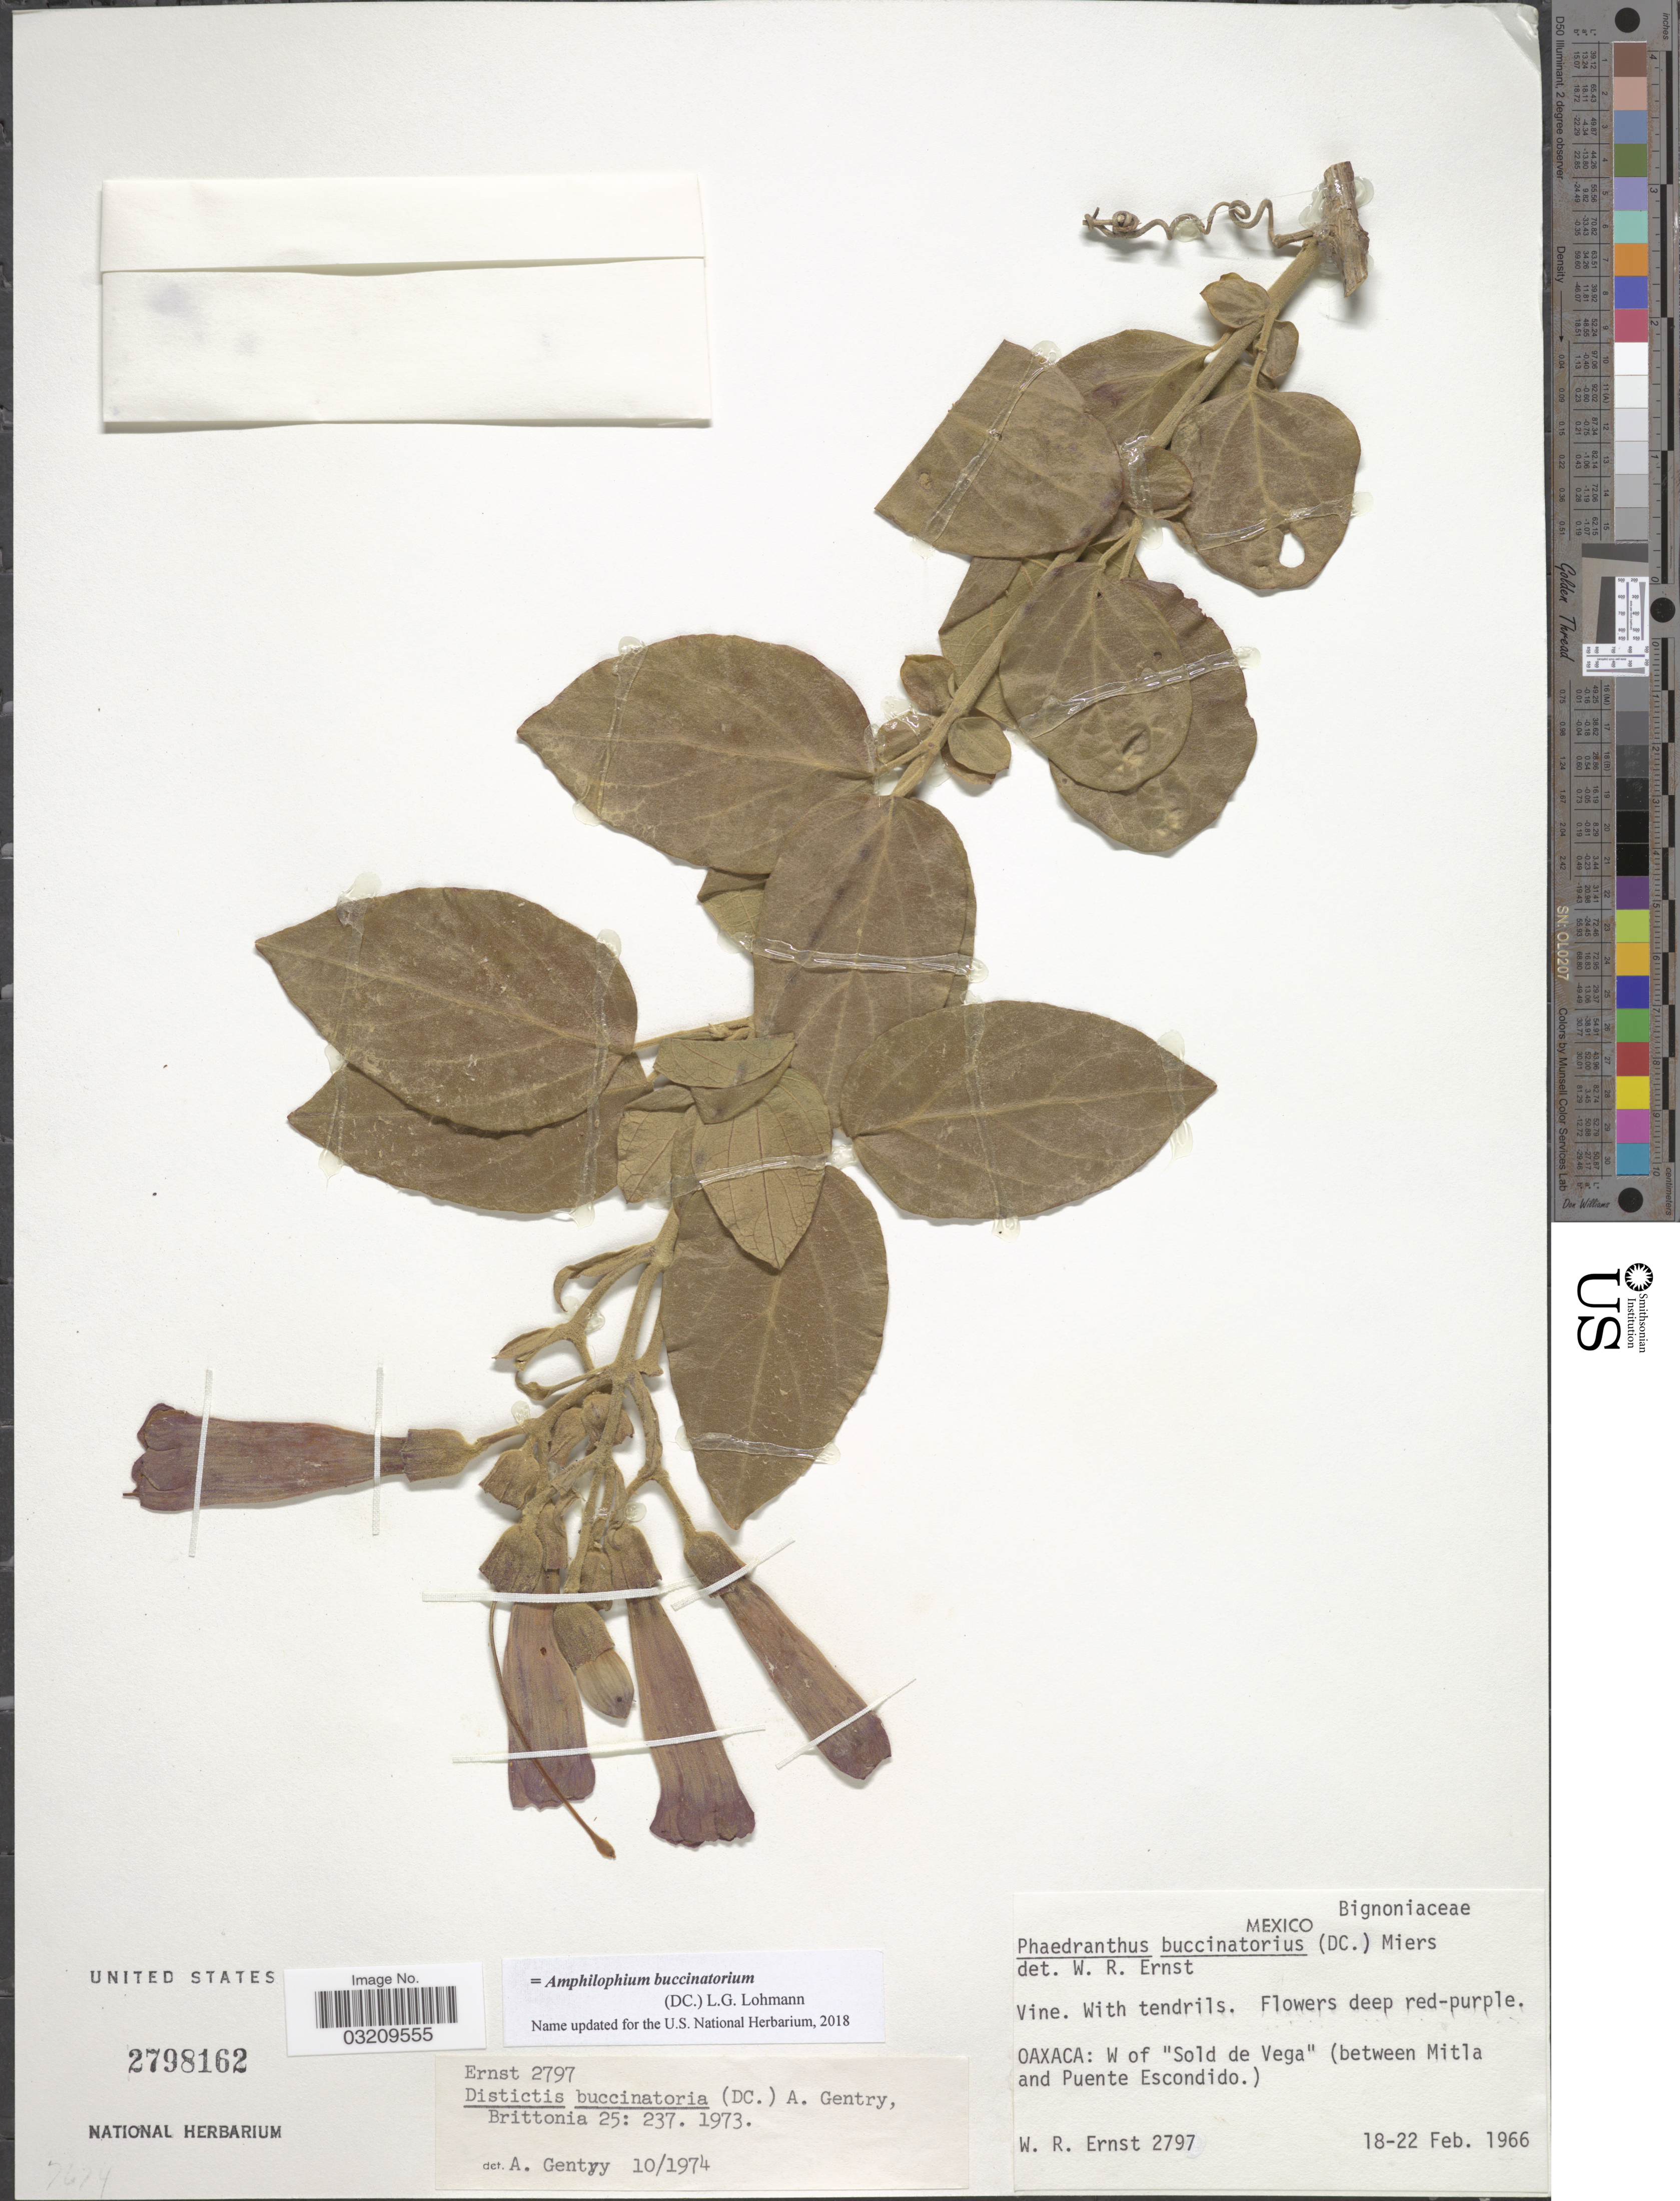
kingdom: Plantae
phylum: Tracheophyta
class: Magnoliopsida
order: Lamiales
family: Bignoniaceae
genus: Amphilophium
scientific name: Amphilophium buccinatorium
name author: (DC.) L.G. Lohmann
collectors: W. R. Ernst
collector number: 2797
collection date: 1966-02-18/1966-02-22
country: Mexico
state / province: Oaxaca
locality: W of "Sold de Vega"(between Mitla and Puente Escondido.)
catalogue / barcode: US 2798162